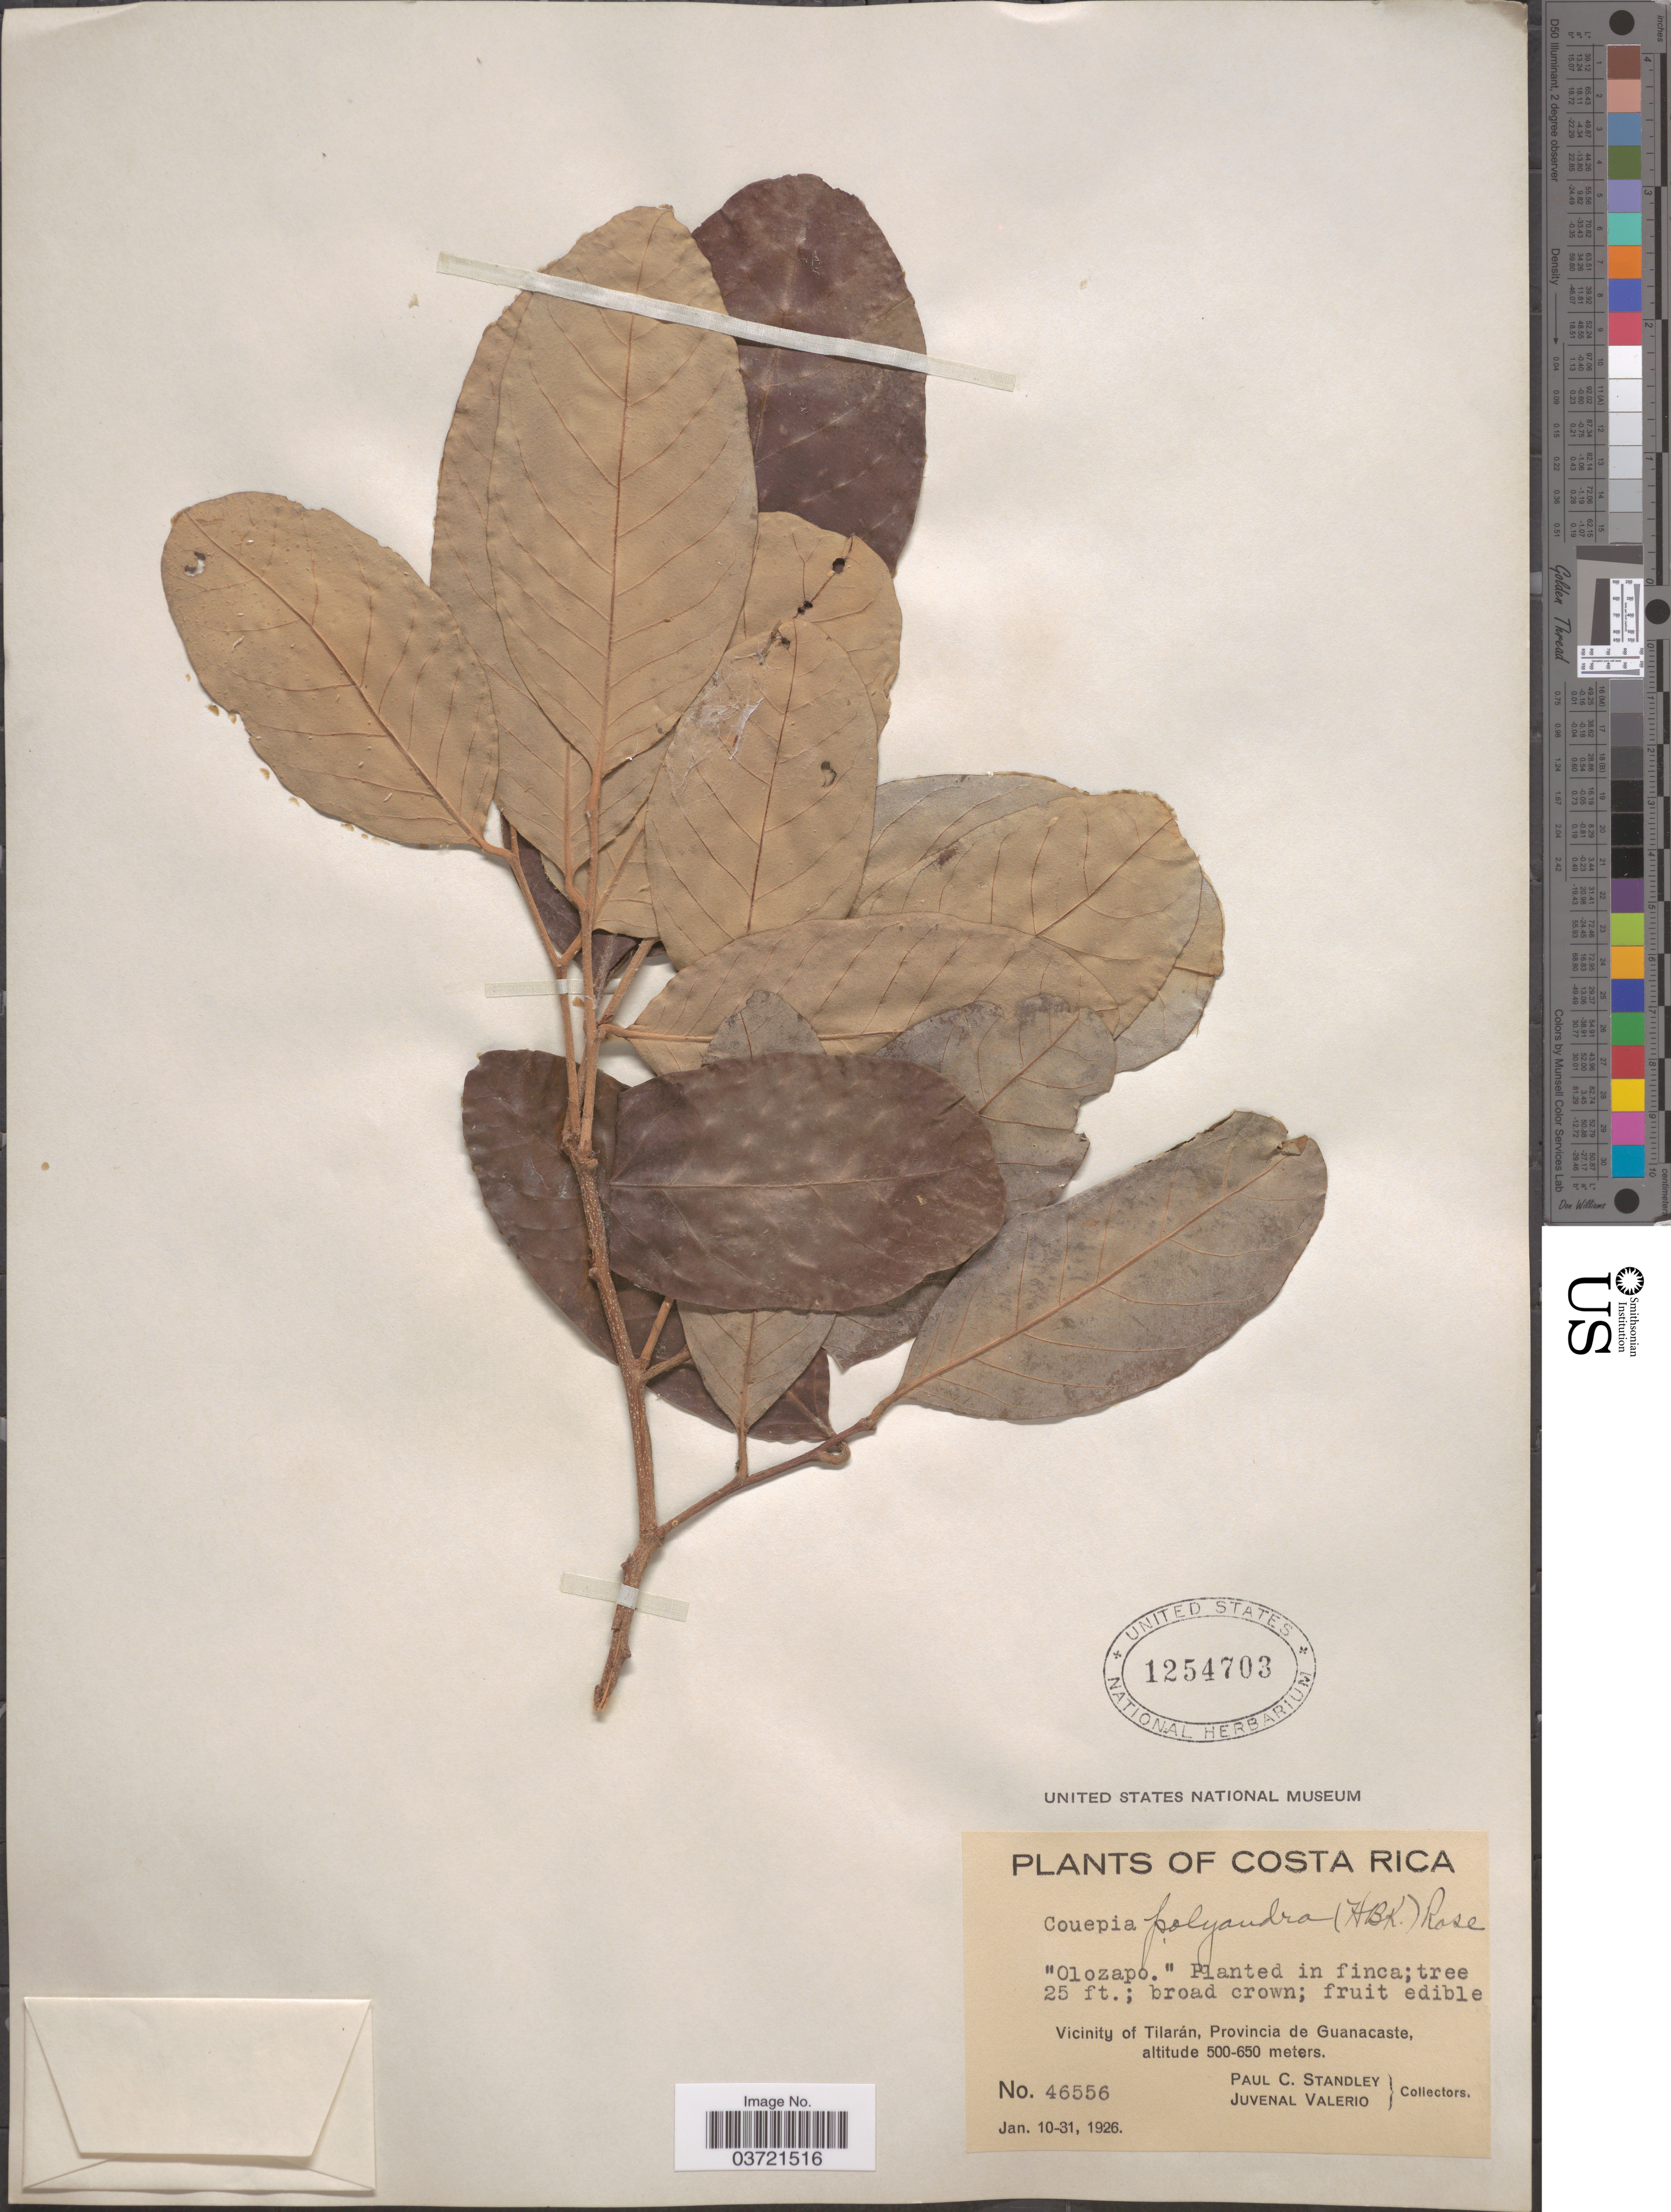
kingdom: Plantae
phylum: Tracheophyta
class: Magnoliopsida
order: Malpighiales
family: Chrysobalanaceae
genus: Couepia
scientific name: Couepia polyandra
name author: (Kunth) Rose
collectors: P. C. Standley & J. Valerio R.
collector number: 46556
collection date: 1926-01-10/1926-01-31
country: Costa Rica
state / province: Guanacaste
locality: Vicinity of Tilarán.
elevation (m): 500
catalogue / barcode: US 1254703